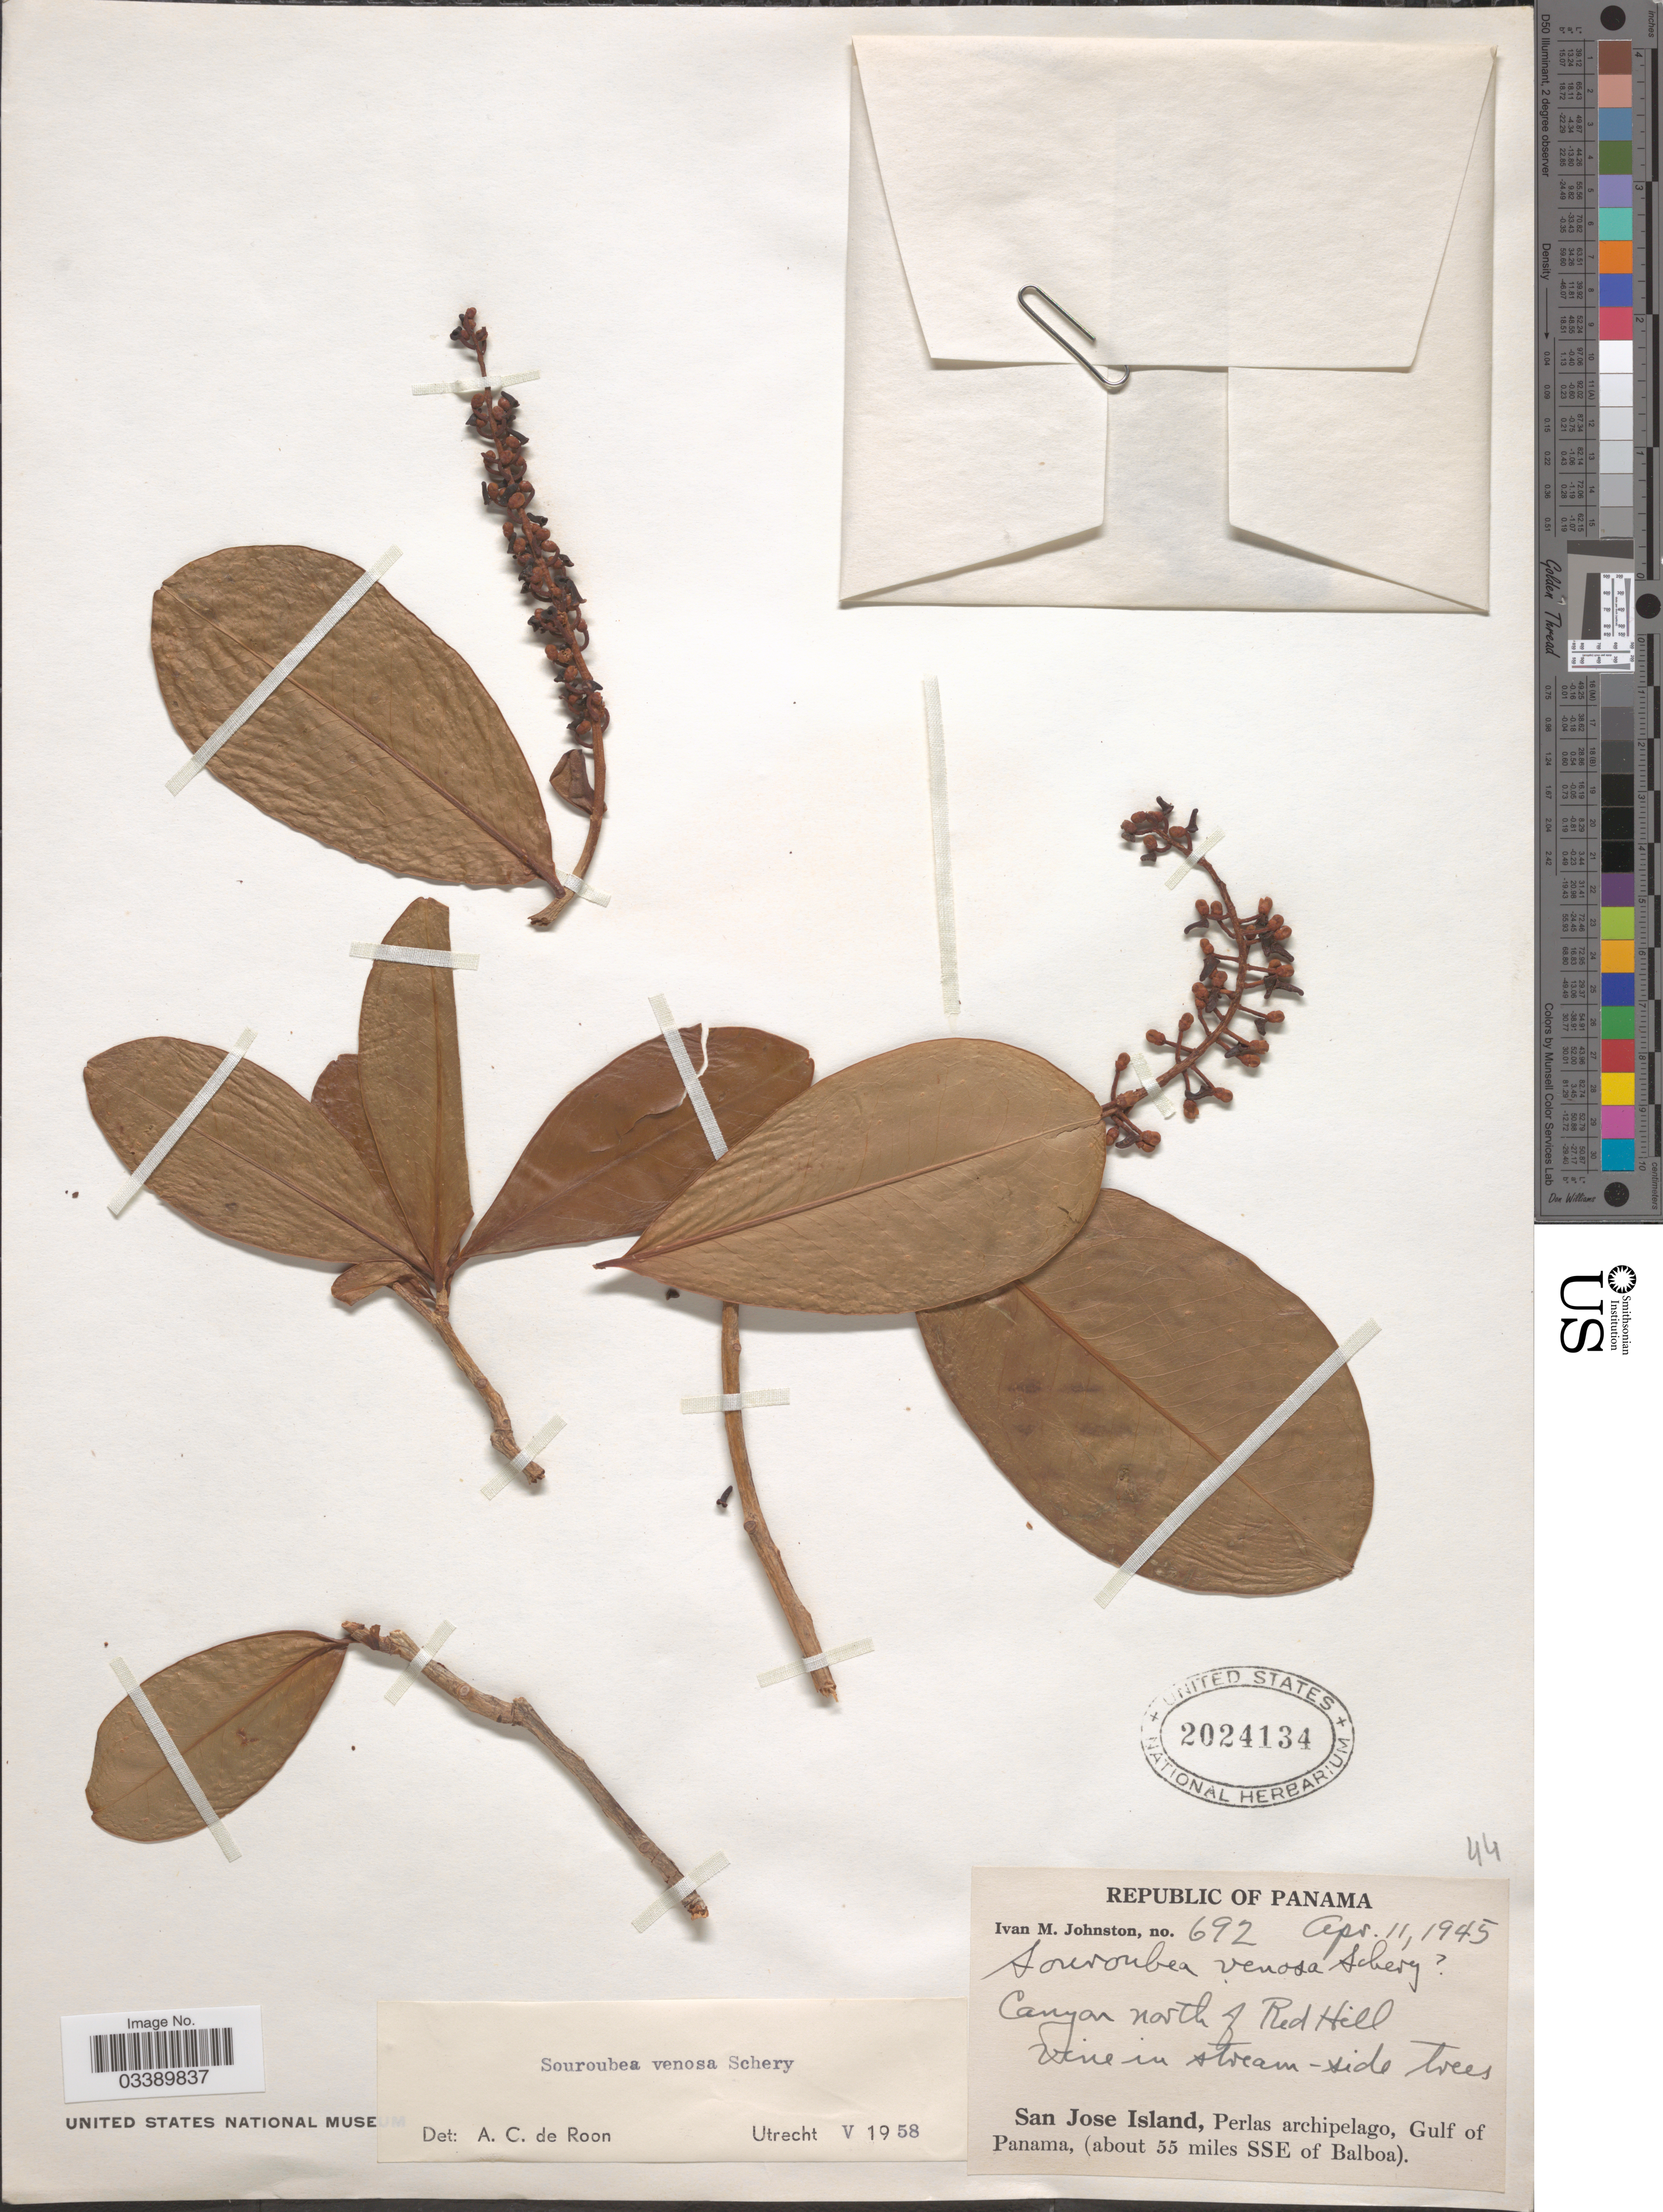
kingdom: Plantae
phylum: Tracheophyta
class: Magnoliopsida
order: Ericales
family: Marcgraviaceae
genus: Souroubea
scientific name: Souroubea venosa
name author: Schery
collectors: I.M. Johnston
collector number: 692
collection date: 1945-04-11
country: Panama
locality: Republic of Panama. Canyon north of Red Hill. San Jose Island, Perlas archipelago, Gulf of Panama, (about 55 miles SSE of Balboa).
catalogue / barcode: US 2024134